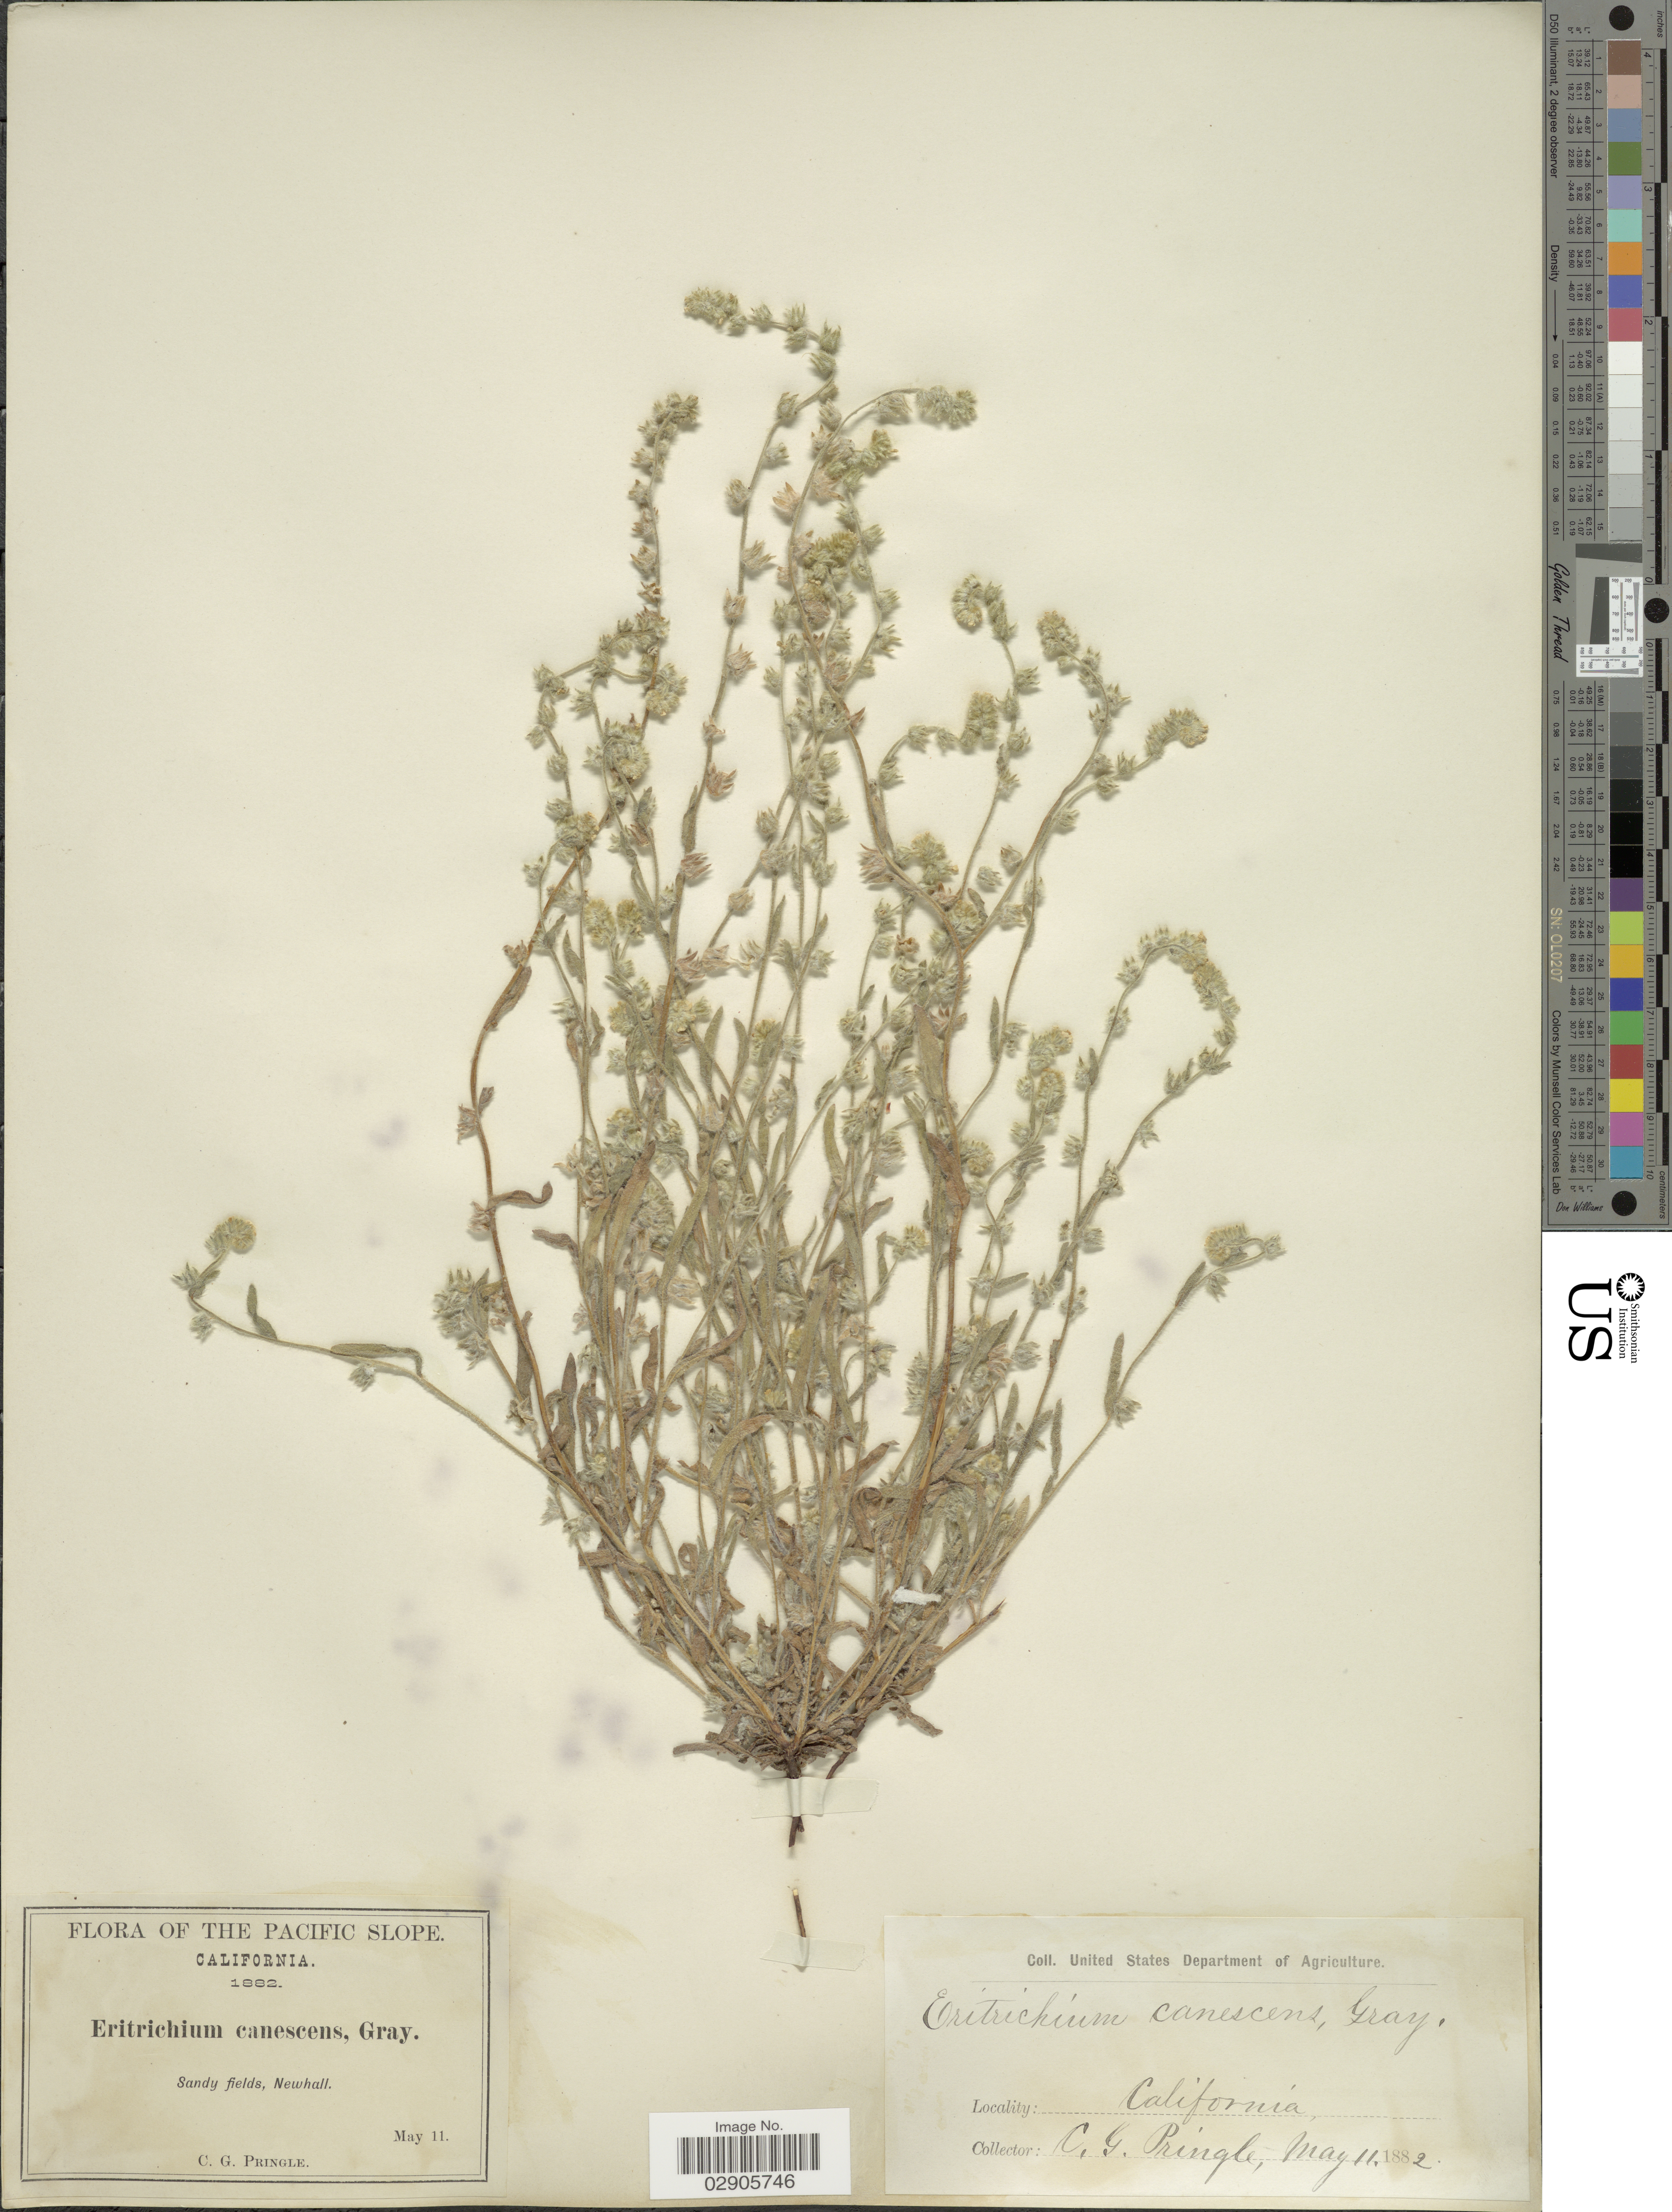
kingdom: Plantae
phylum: Tracheophyta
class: Magnoliopsida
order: Boraginales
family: Boraginaceae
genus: Plagiobothrys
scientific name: Plagiobothrys canescens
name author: Benth.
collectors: C. G. Pringle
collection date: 1882-05-11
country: United States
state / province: California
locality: The Pacific Slope. California. Sandy fields, Newhall.